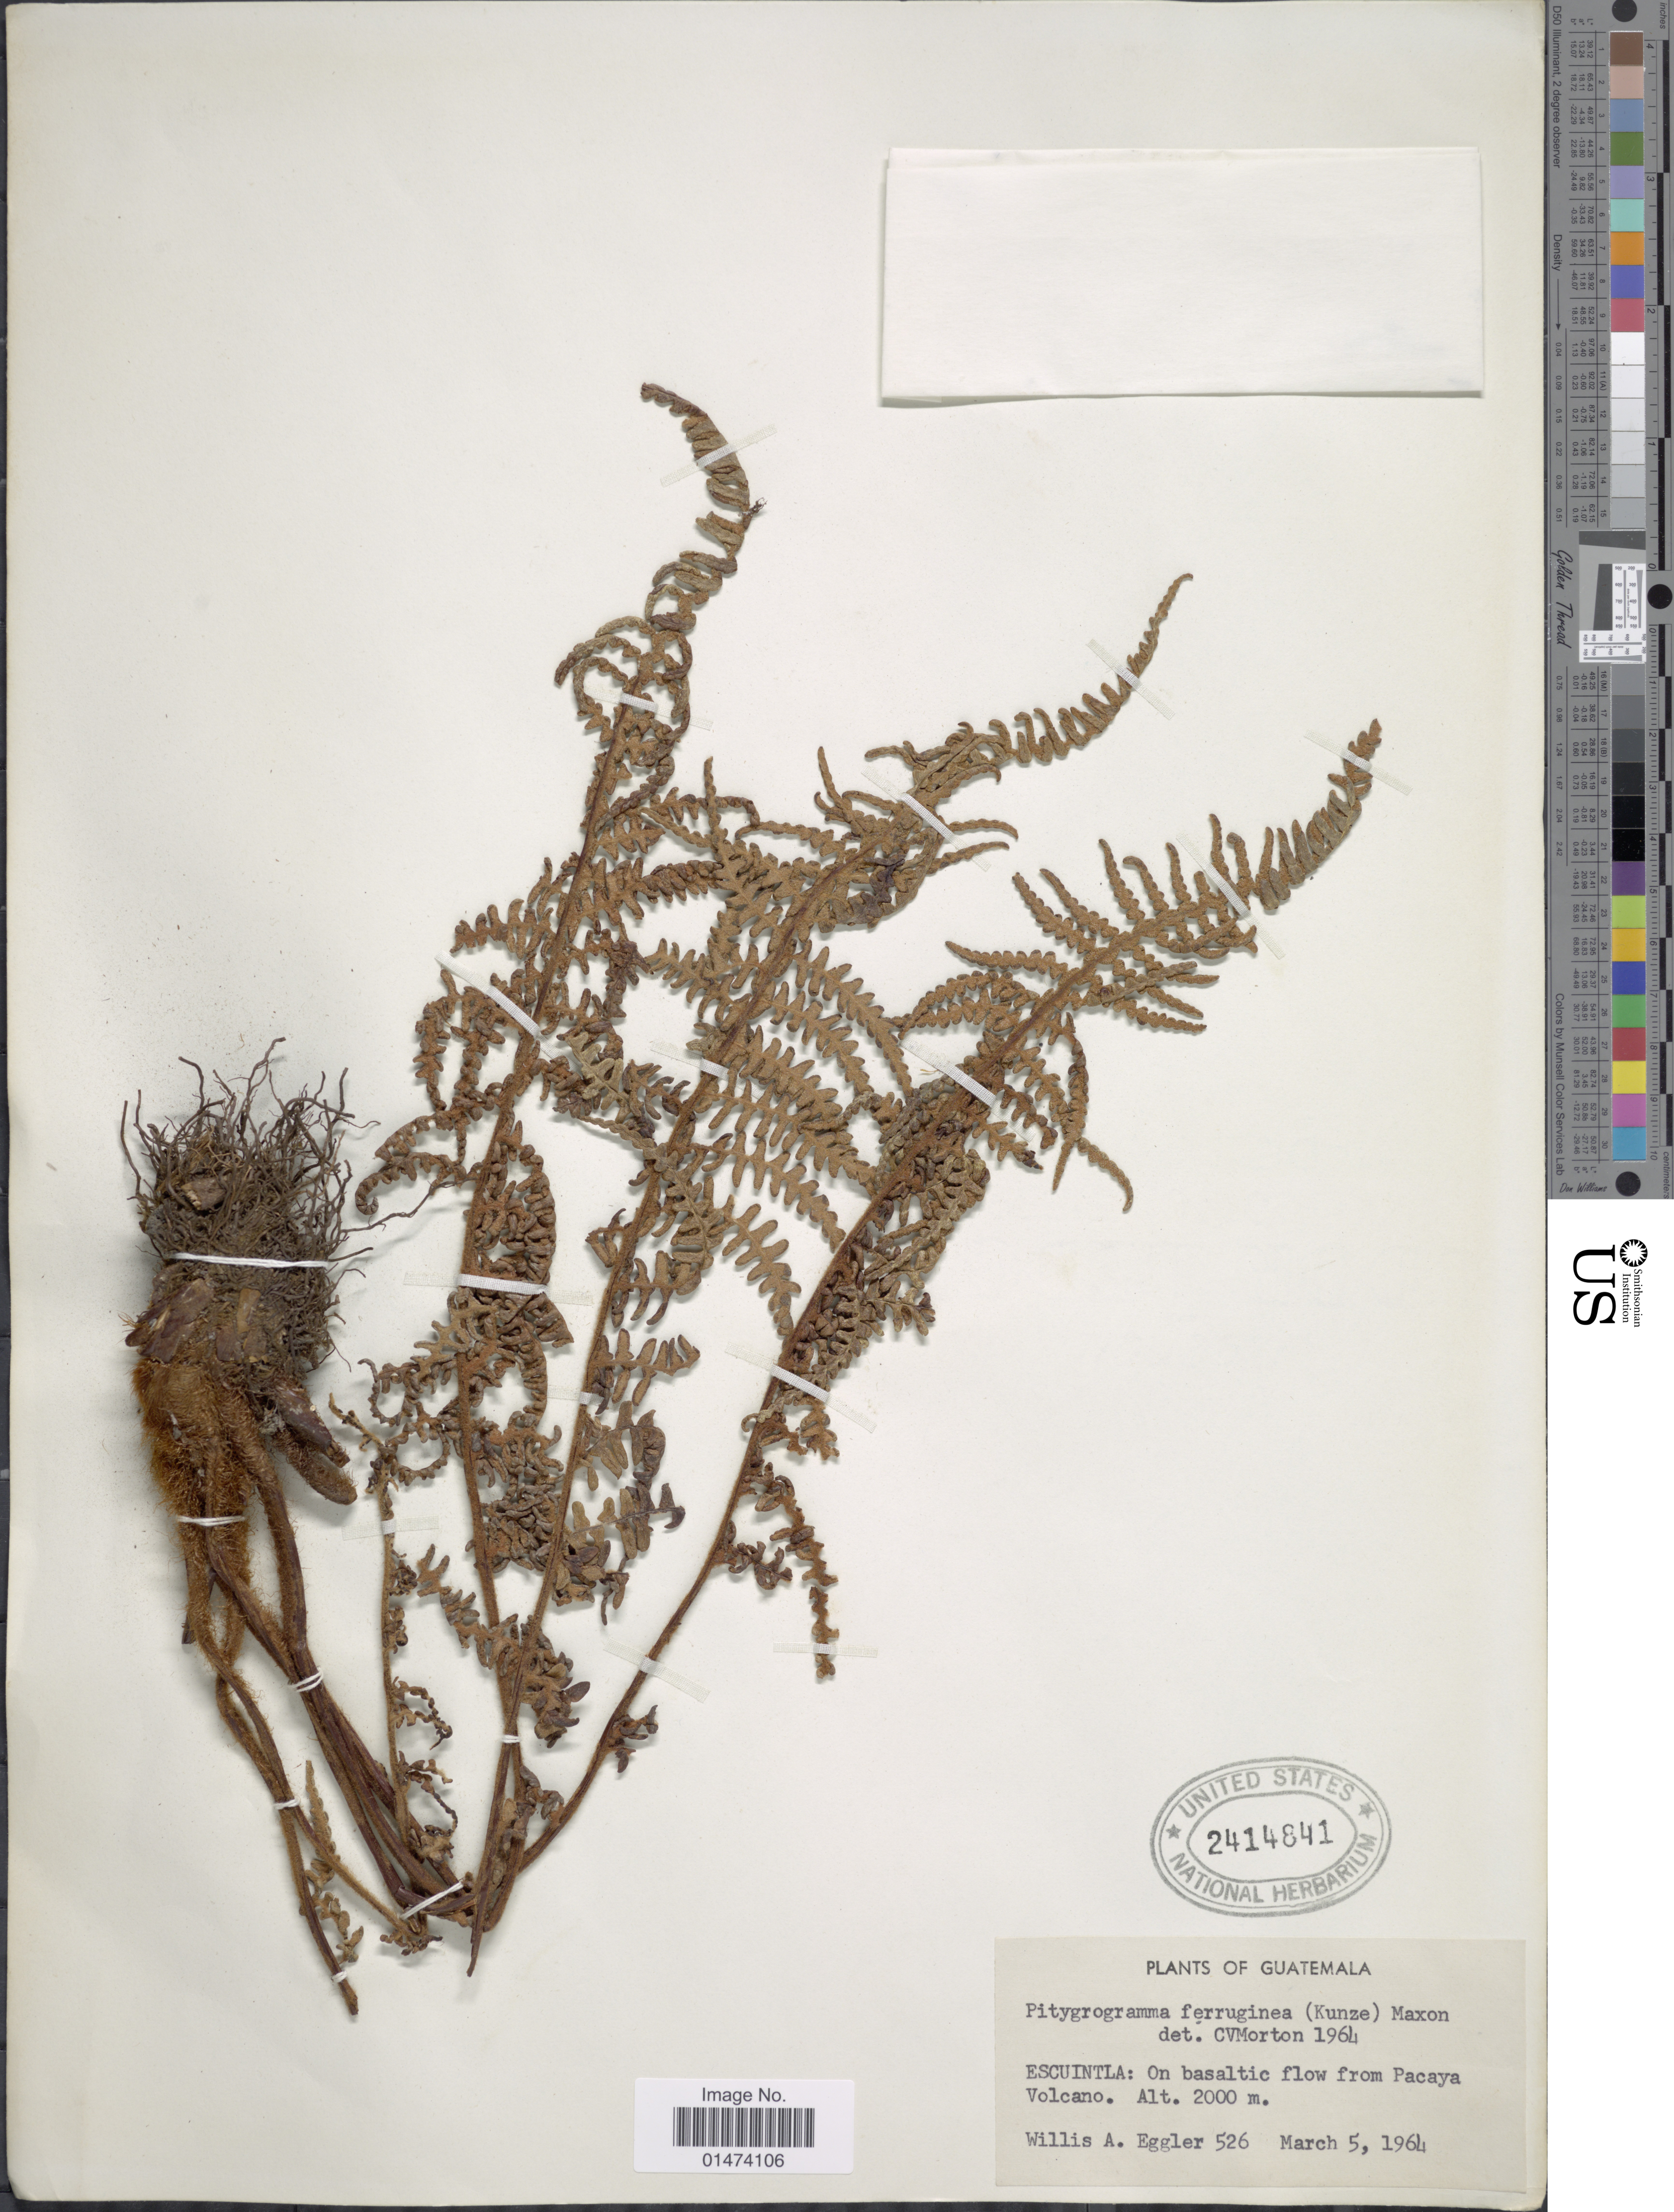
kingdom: Plantae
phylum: Tracheophyta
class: Polypodiopsida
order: Polypodiales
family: Pteridaceae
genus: Pityrogramma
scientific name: Pityrogramma ferruginea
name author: (Kunze) Maxon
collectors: W. A. Eggler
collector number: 526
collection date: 1964-03-05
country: Guatemala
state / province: Escuintla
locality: Guatemala, Escuintla: On basaltic flow from Pacaya Volcano.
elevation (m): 610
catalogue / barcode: US 2414841